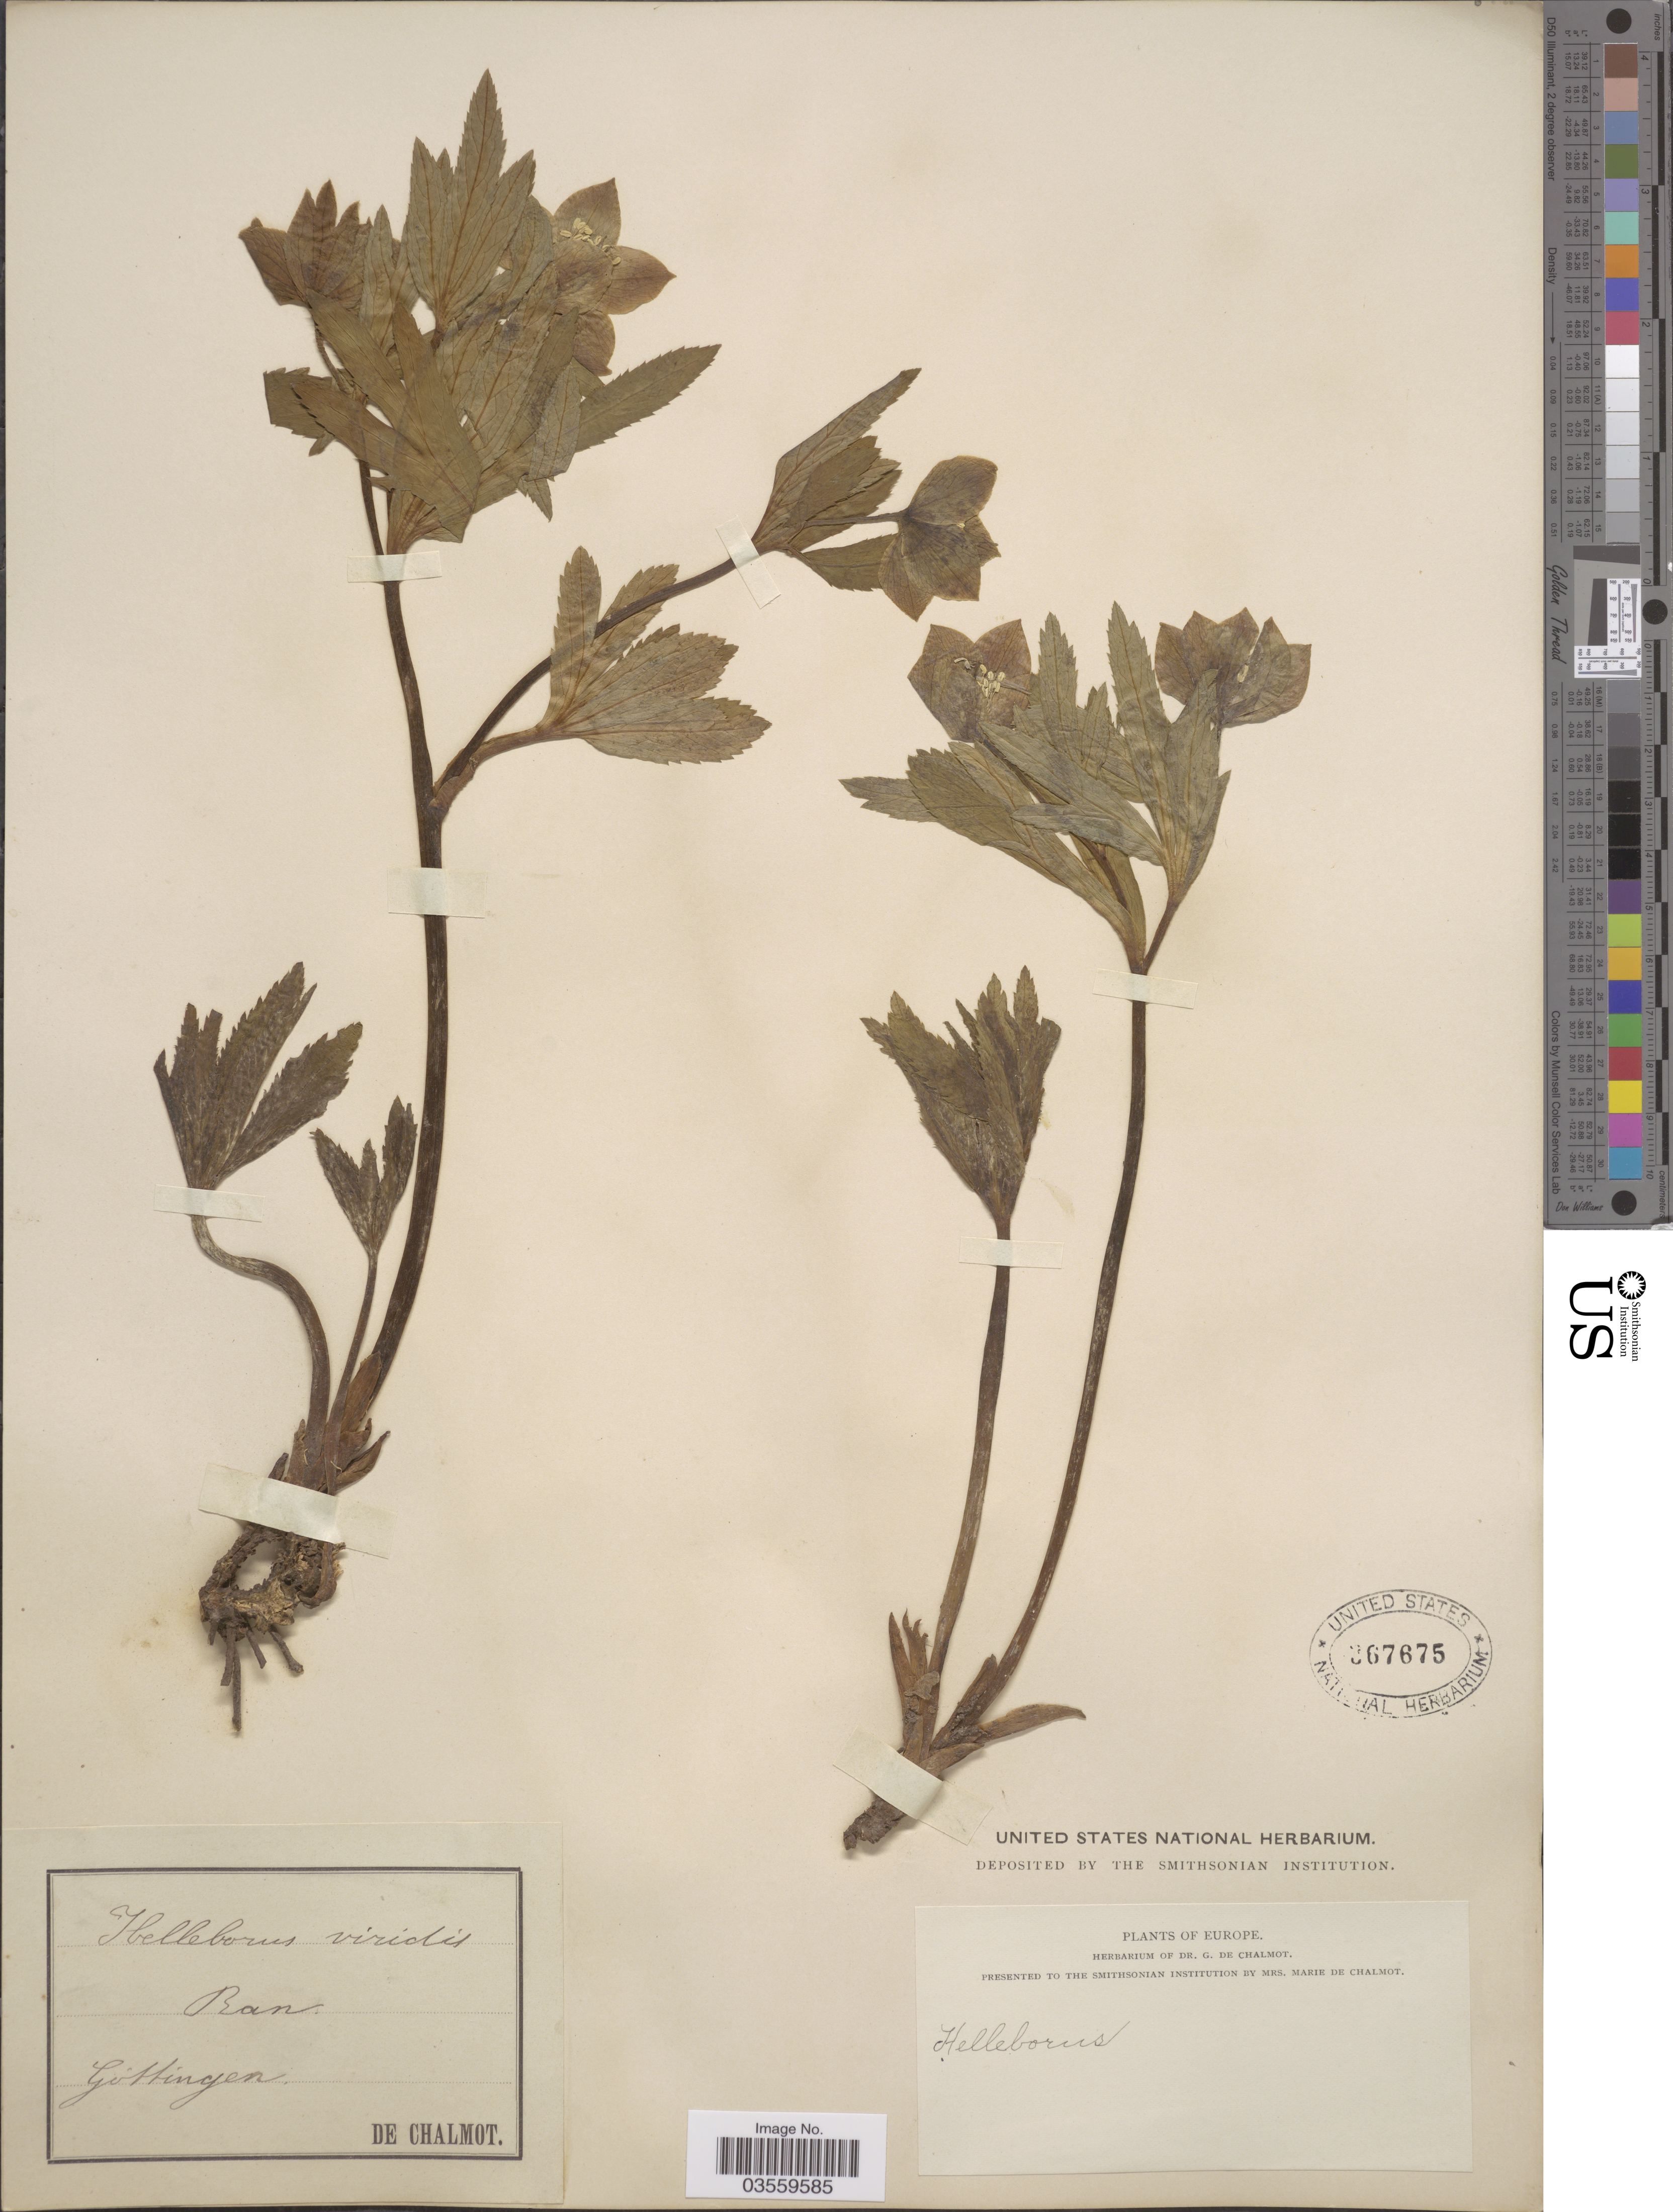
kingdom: Plantae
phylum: Tracheophyta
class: Magnoliopsida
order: Ranunculales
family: Ranunculaceae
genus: Helleborus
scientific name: Helleborus viridis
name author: L.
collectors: G. de Chalmot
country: Germany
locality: Ran [unsure placement]. Gottingen.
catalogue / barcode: US 367675